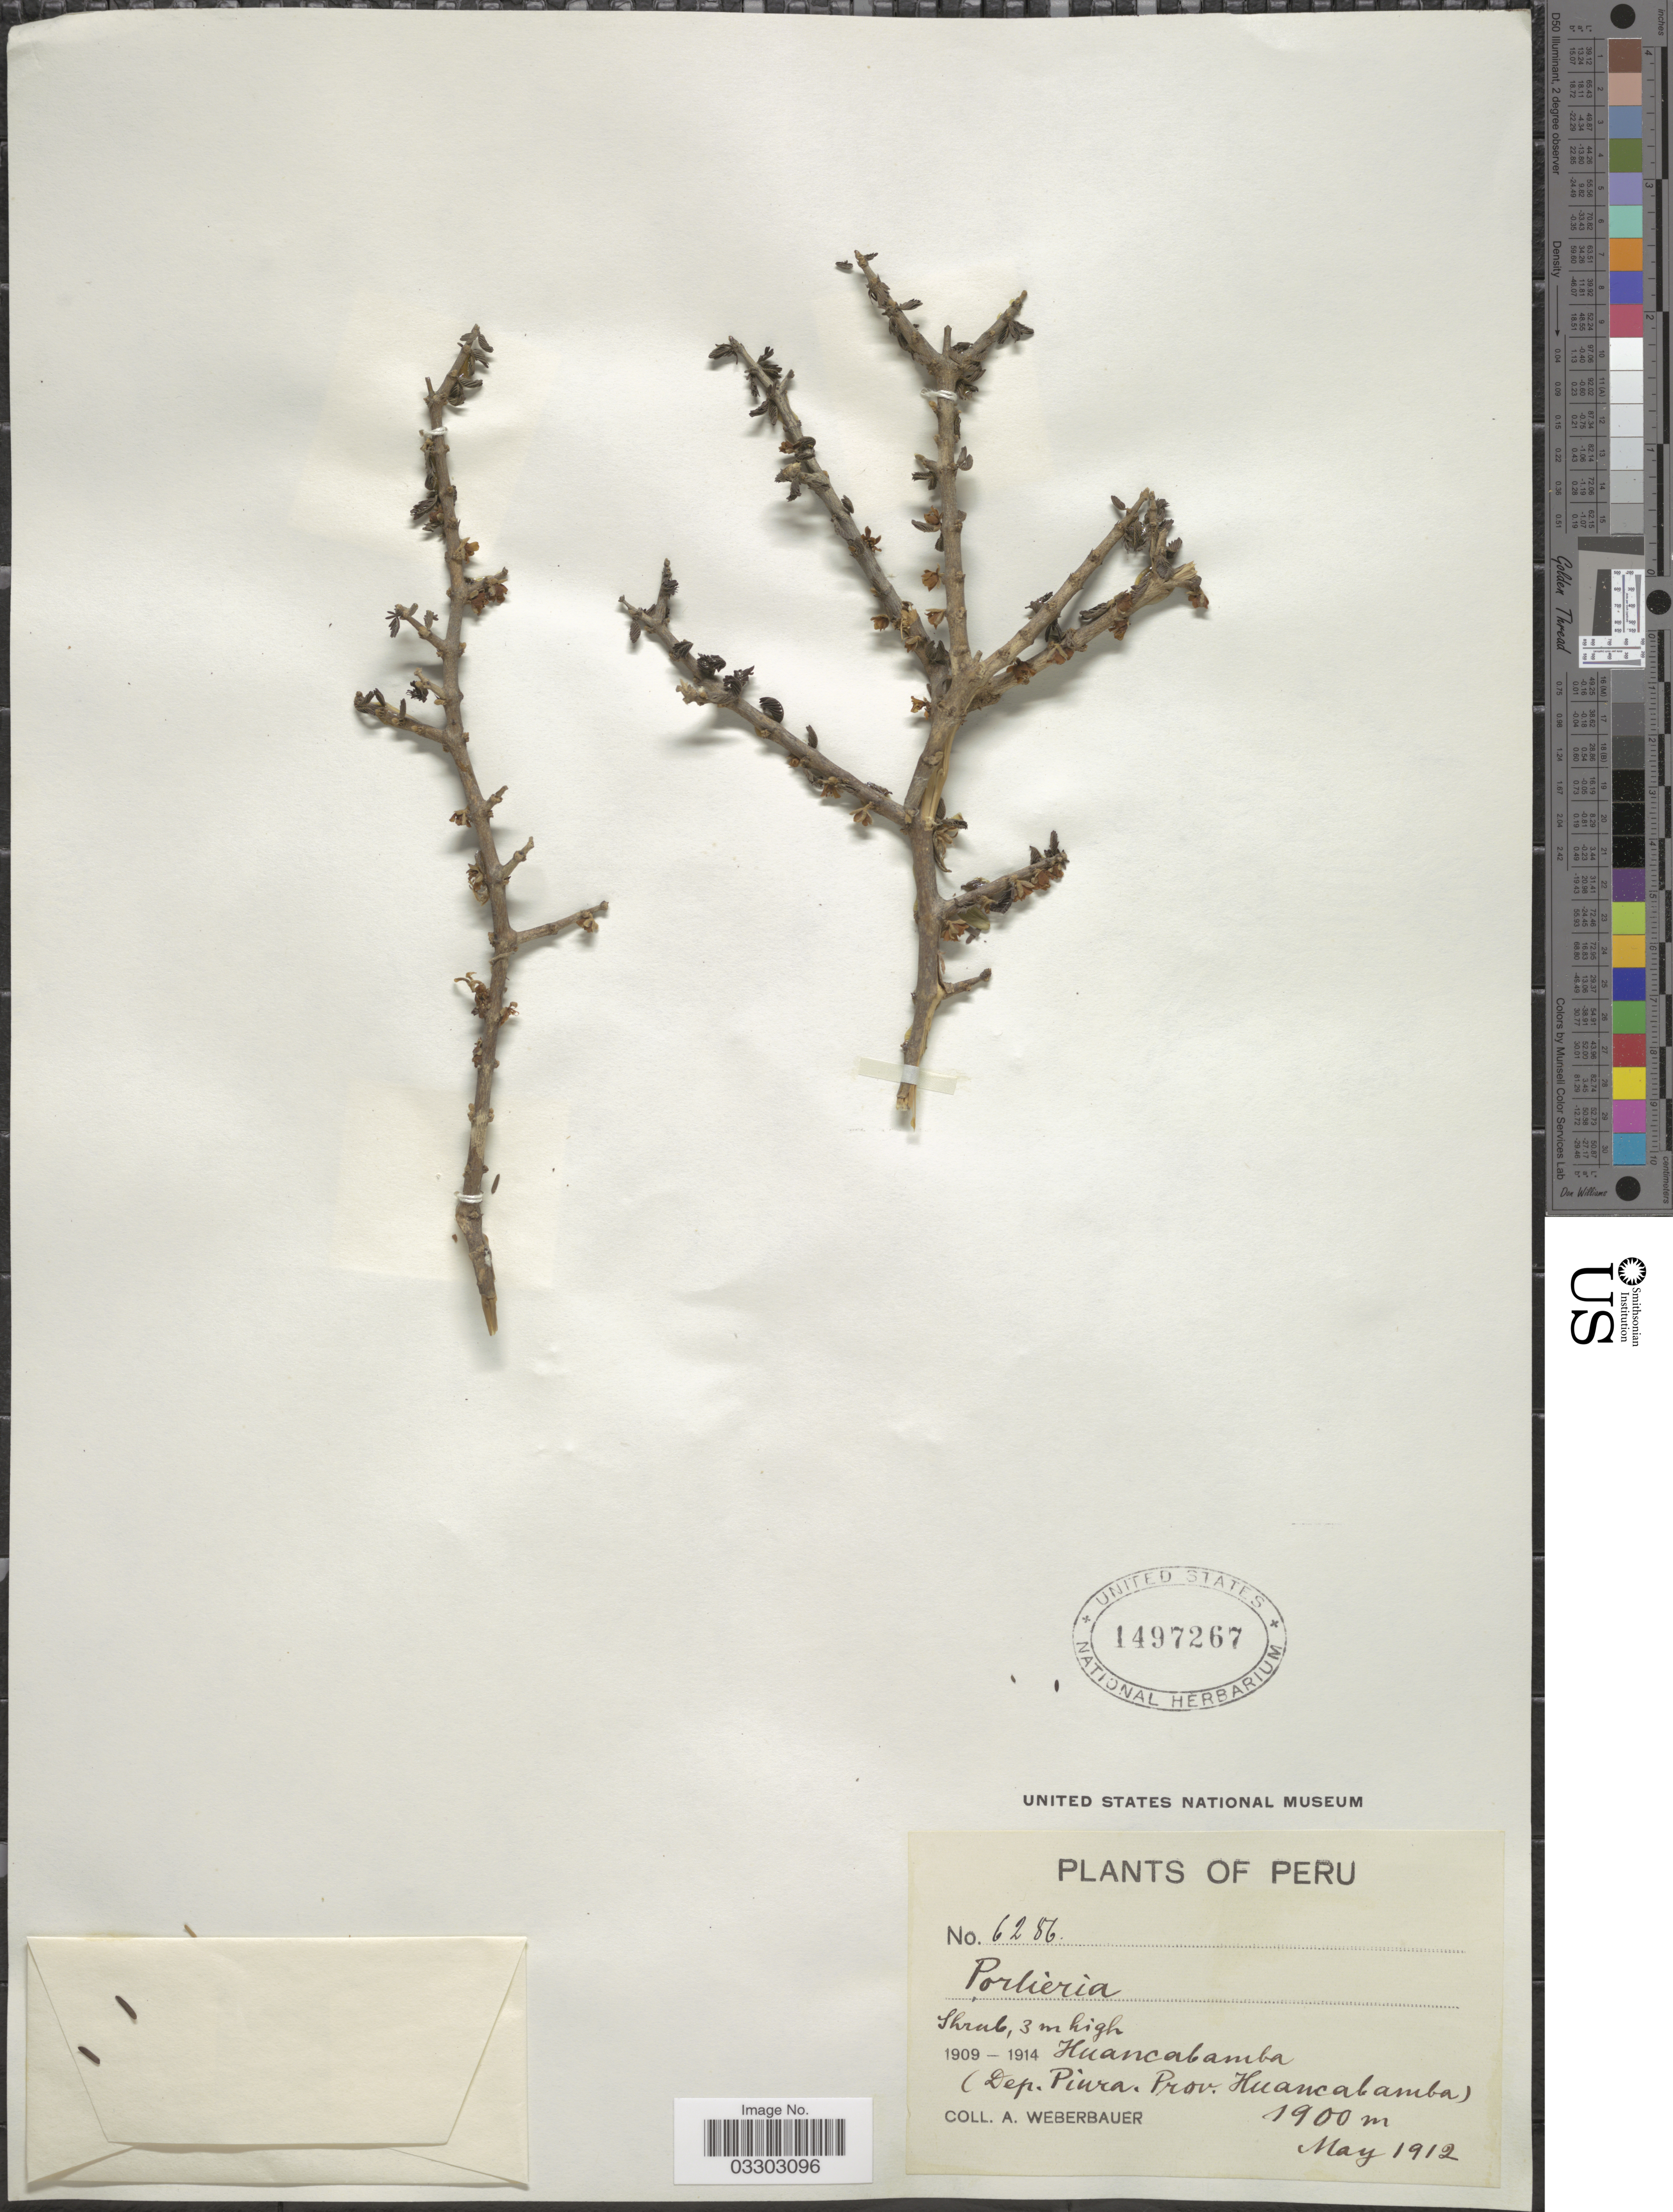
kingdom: Plantae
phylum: Tracheophyta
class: Magnoliopsida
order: Zygophyllales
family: Zygophyllaceae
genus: Porlieria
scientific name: Porlieria sp.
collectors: A. Weberbauer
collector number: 6286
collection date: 1912-05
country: Peru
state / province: Piura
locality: Huancabamba (Dep. Piura, Prov. Huancabamba).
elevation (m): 1900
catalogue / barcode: US 1497267